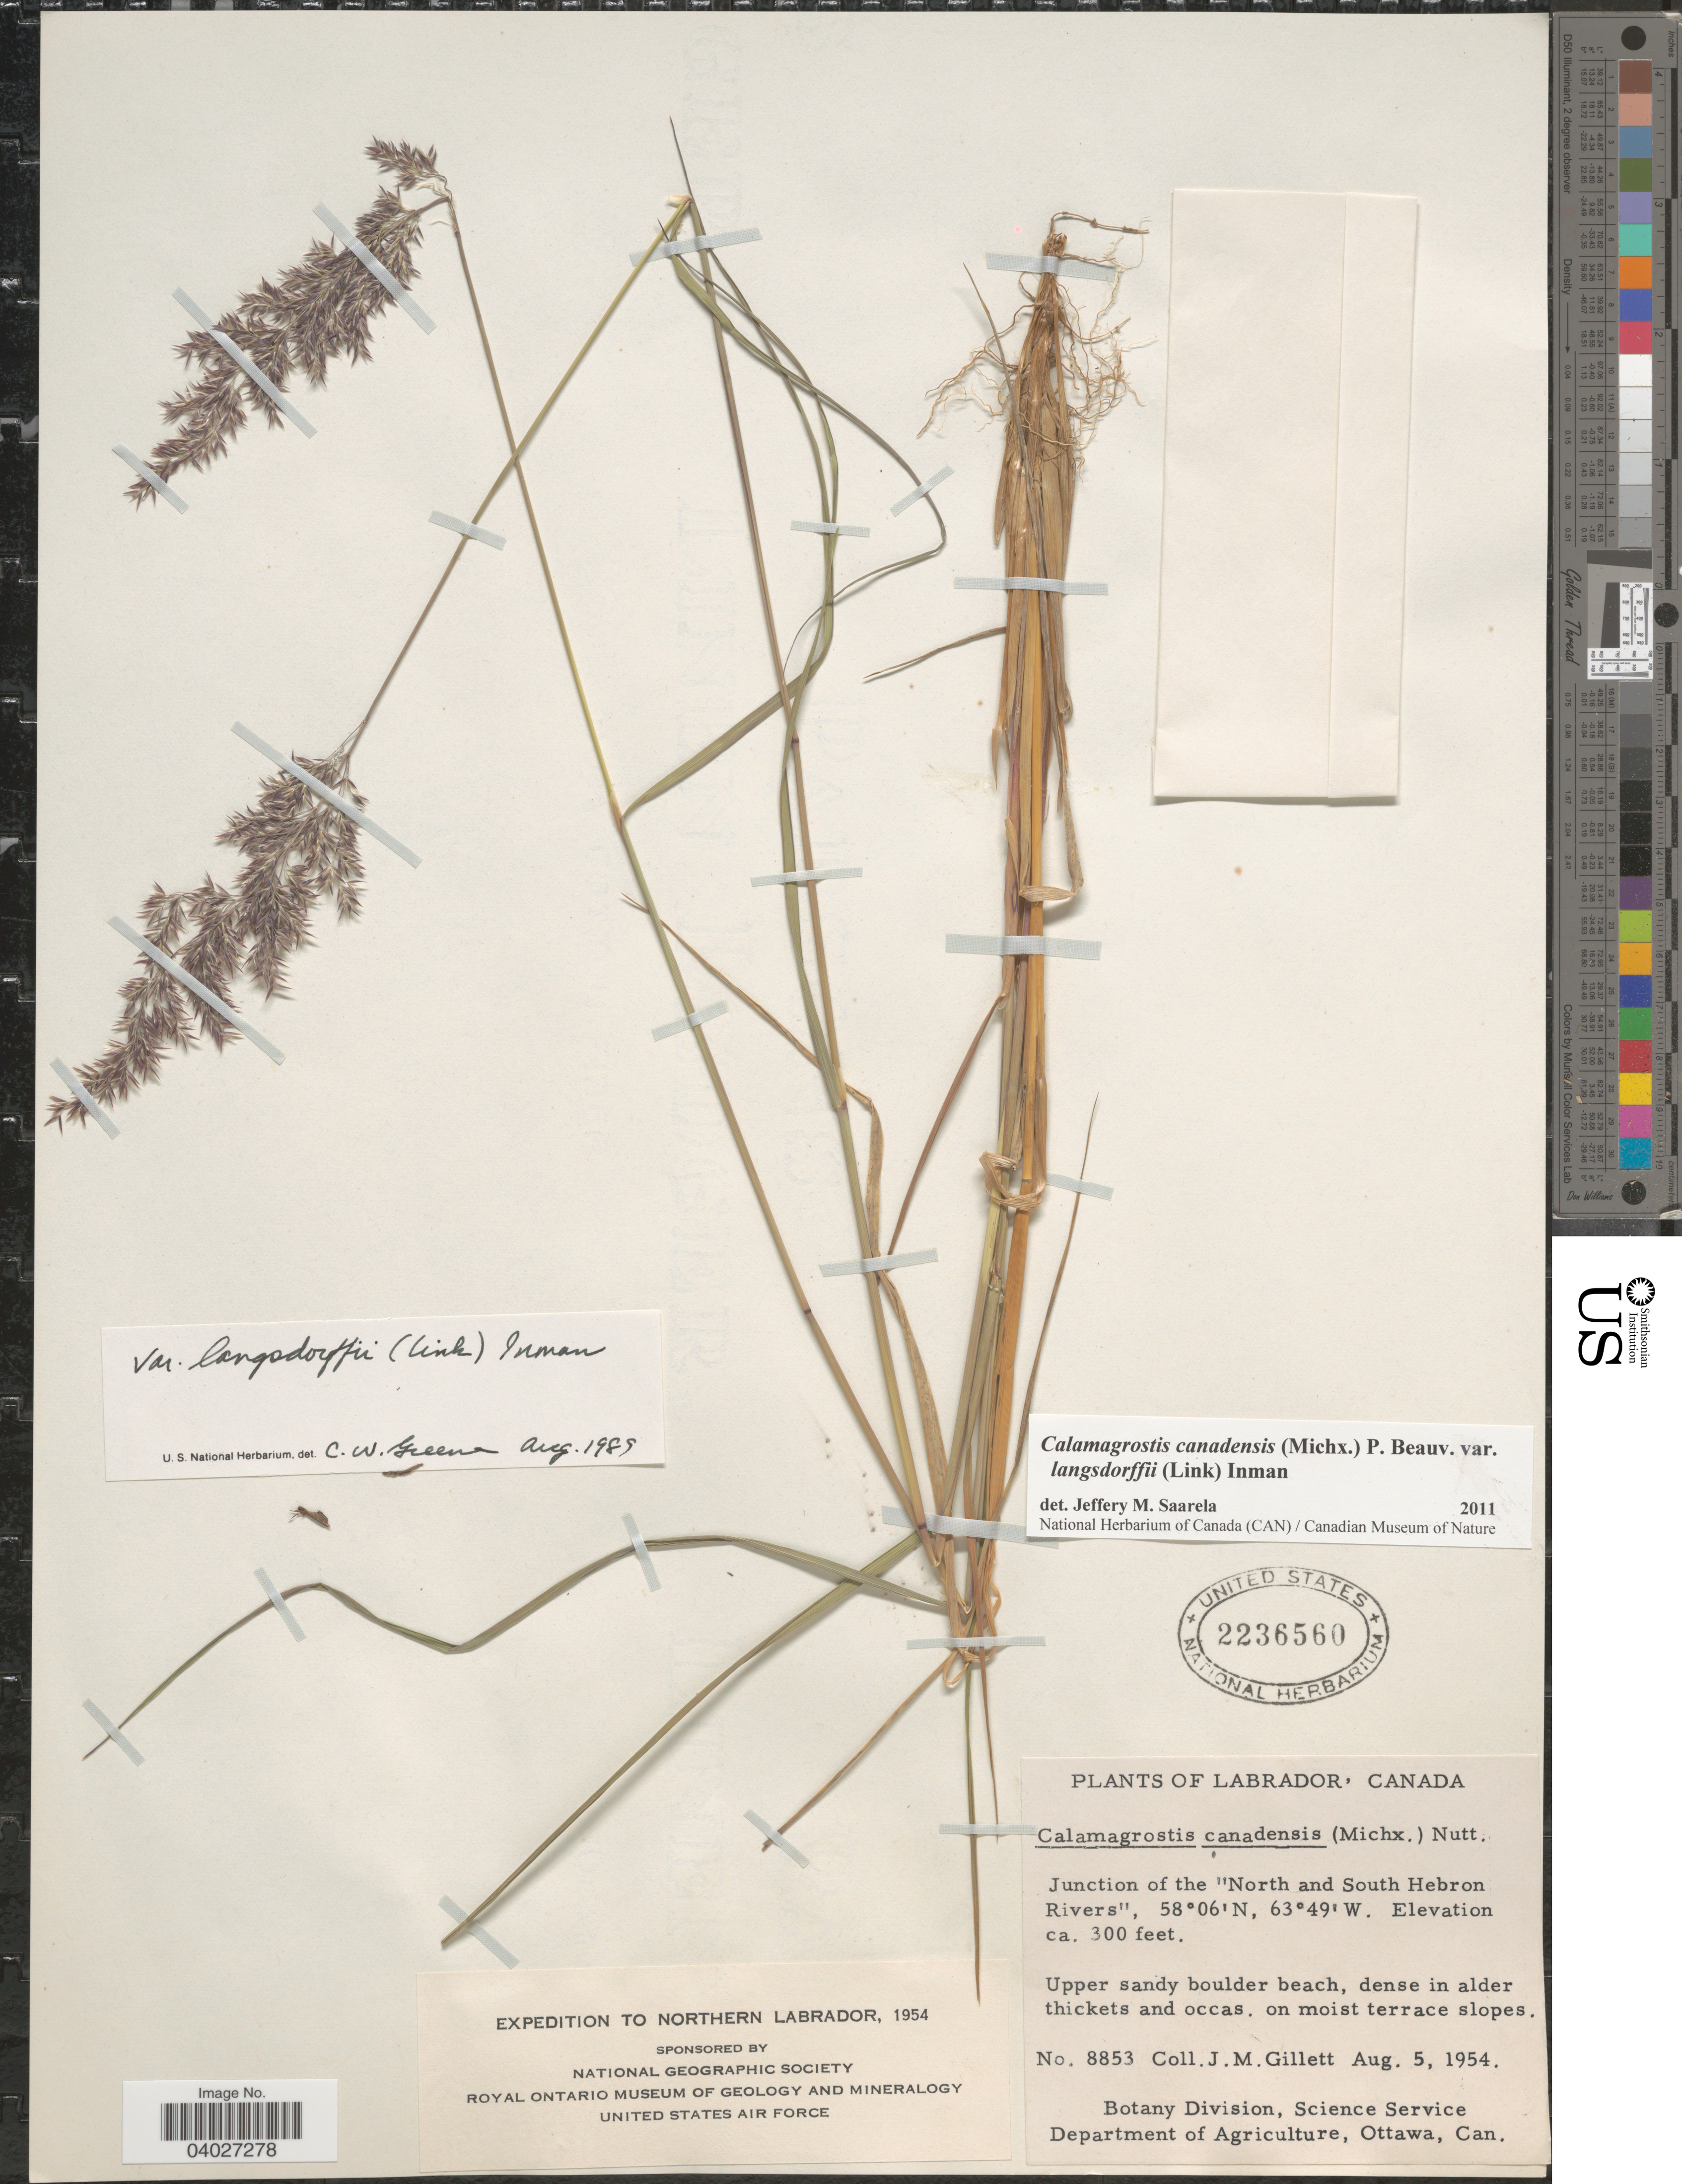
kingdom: Plantae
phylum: Tracheophyta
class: Liliopsida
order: Poales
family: Poaceae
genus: Calamagrostis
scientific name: Calamagrostis canadensis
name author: (Michx.) P. Beauv.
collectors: J. M. Gillett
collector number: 8853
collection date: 1954-08-05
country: Canada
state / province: Newfoundland and Labrador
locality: Northern Labrador. Junction of the "North and South Hebron Rivers".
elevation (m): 91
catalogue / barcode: US 2236560